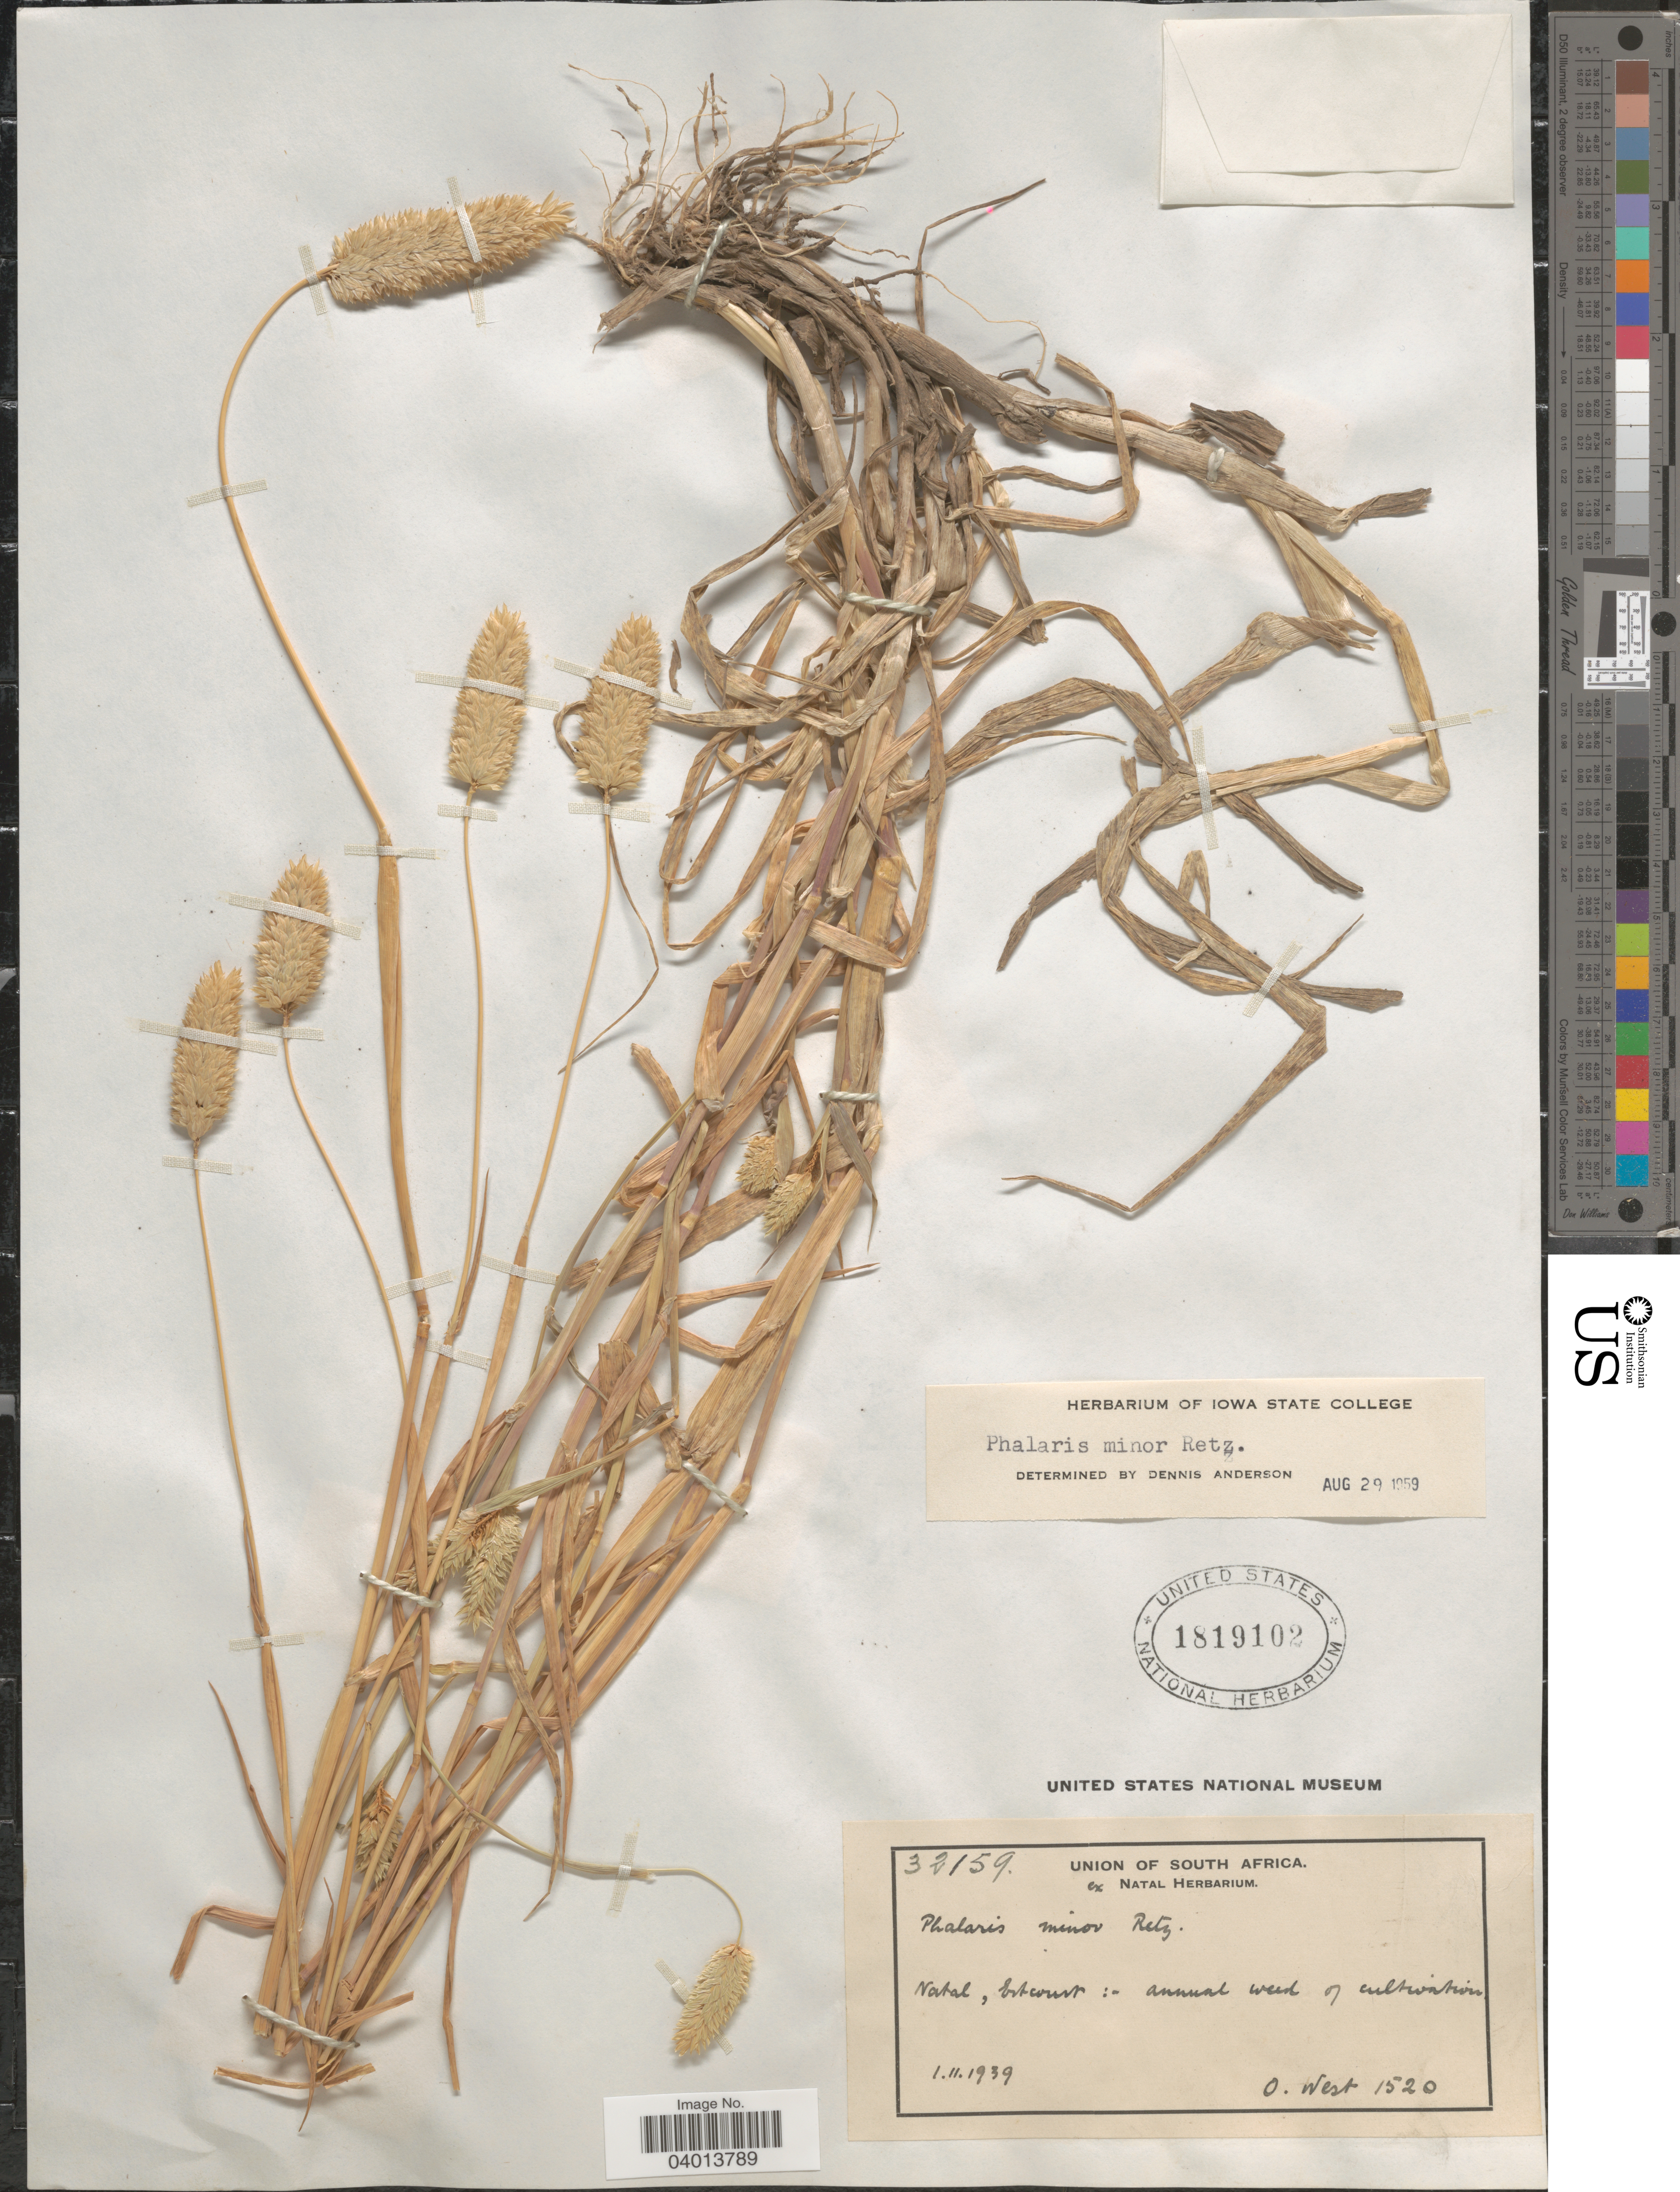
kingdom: Plantae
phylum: Tracheophyta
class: Liliopsida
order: Poales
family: Poaceae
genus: Phalaris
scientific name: Phalaris minor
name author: Retz.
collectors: O. West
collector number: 1520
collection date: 1939-02-01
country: South Africa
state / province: KwaZulu-Natal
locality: Natal, Estcourt: in annual weed of cultivation.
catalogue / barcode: US 1819102